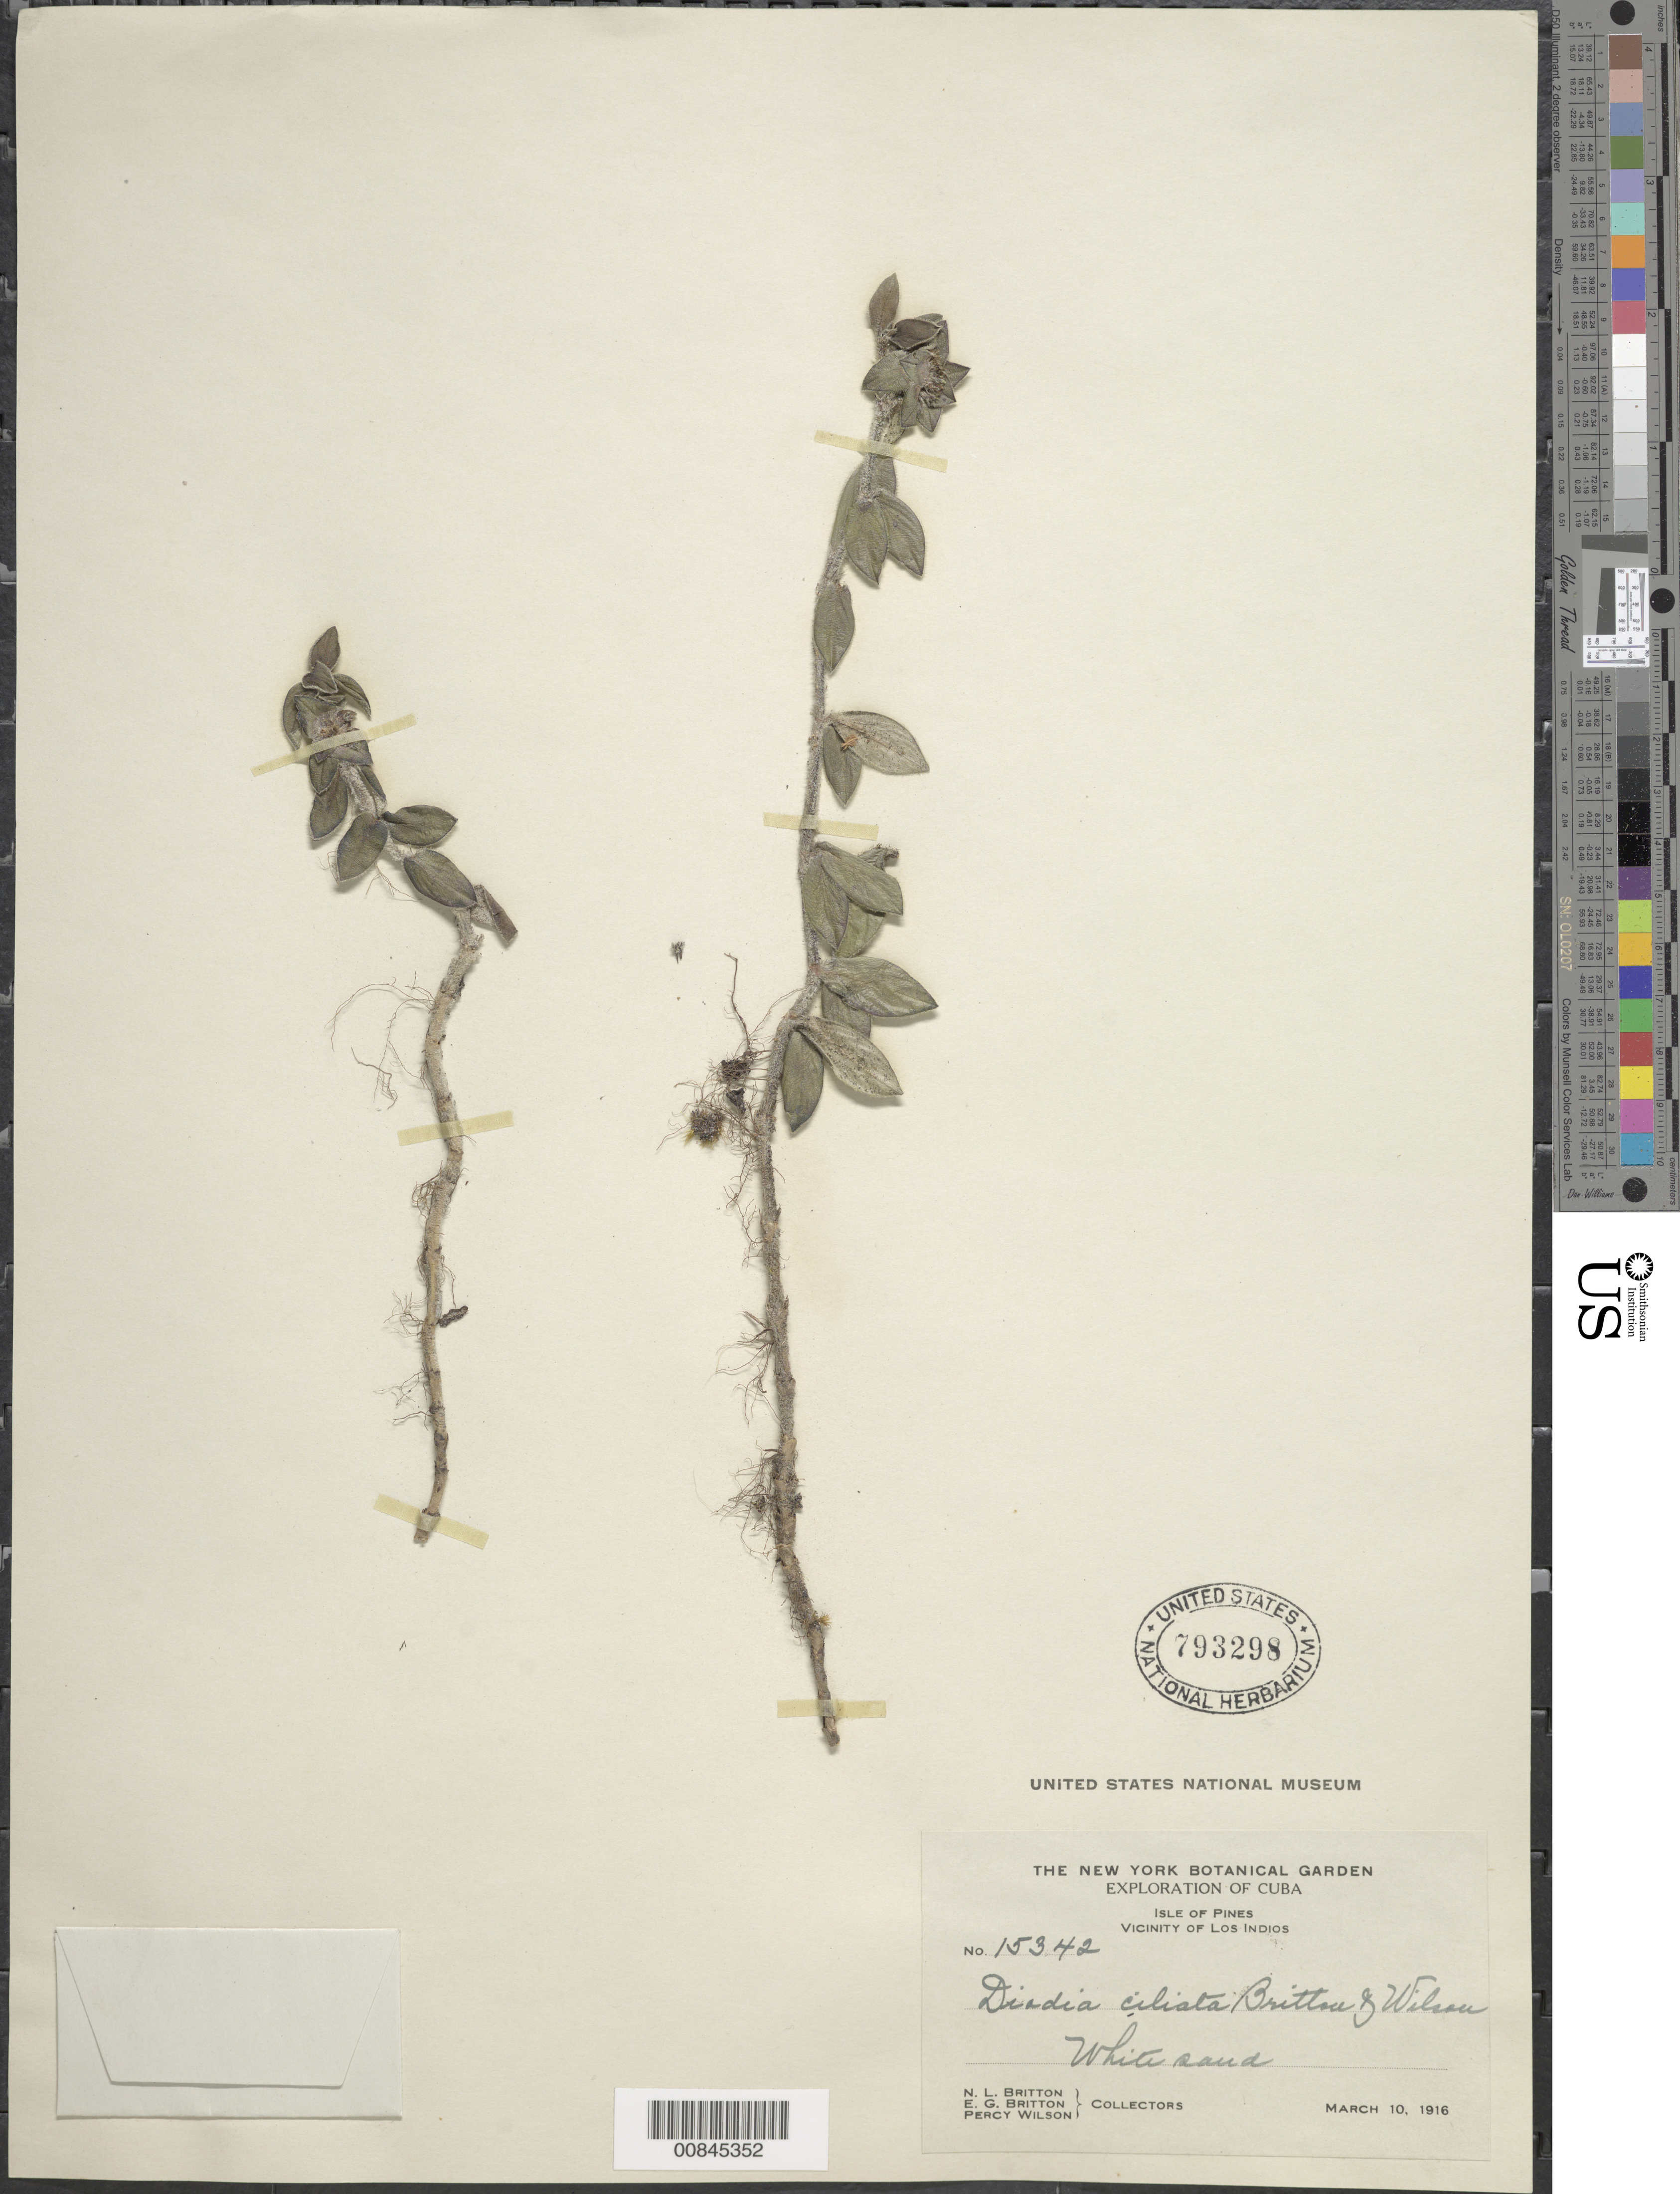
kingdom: Plantae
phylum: Tracheophyta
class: Magnoliopsida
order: Gentianales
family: Rubiaceae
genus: Richardia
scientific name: Richardia ciliata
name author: (Britton & P. Wilson) W.H. Lewis & R.L. Oliv.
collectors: N. Britton, E. G. Britton & P. Wilson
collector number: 15342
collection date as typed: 10 Mar 1916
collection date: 1916-03-10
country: Cuba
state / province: Isla de La Juventud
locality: Vicinity of Los Indios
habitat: White sand savanna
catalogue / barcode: US 793298